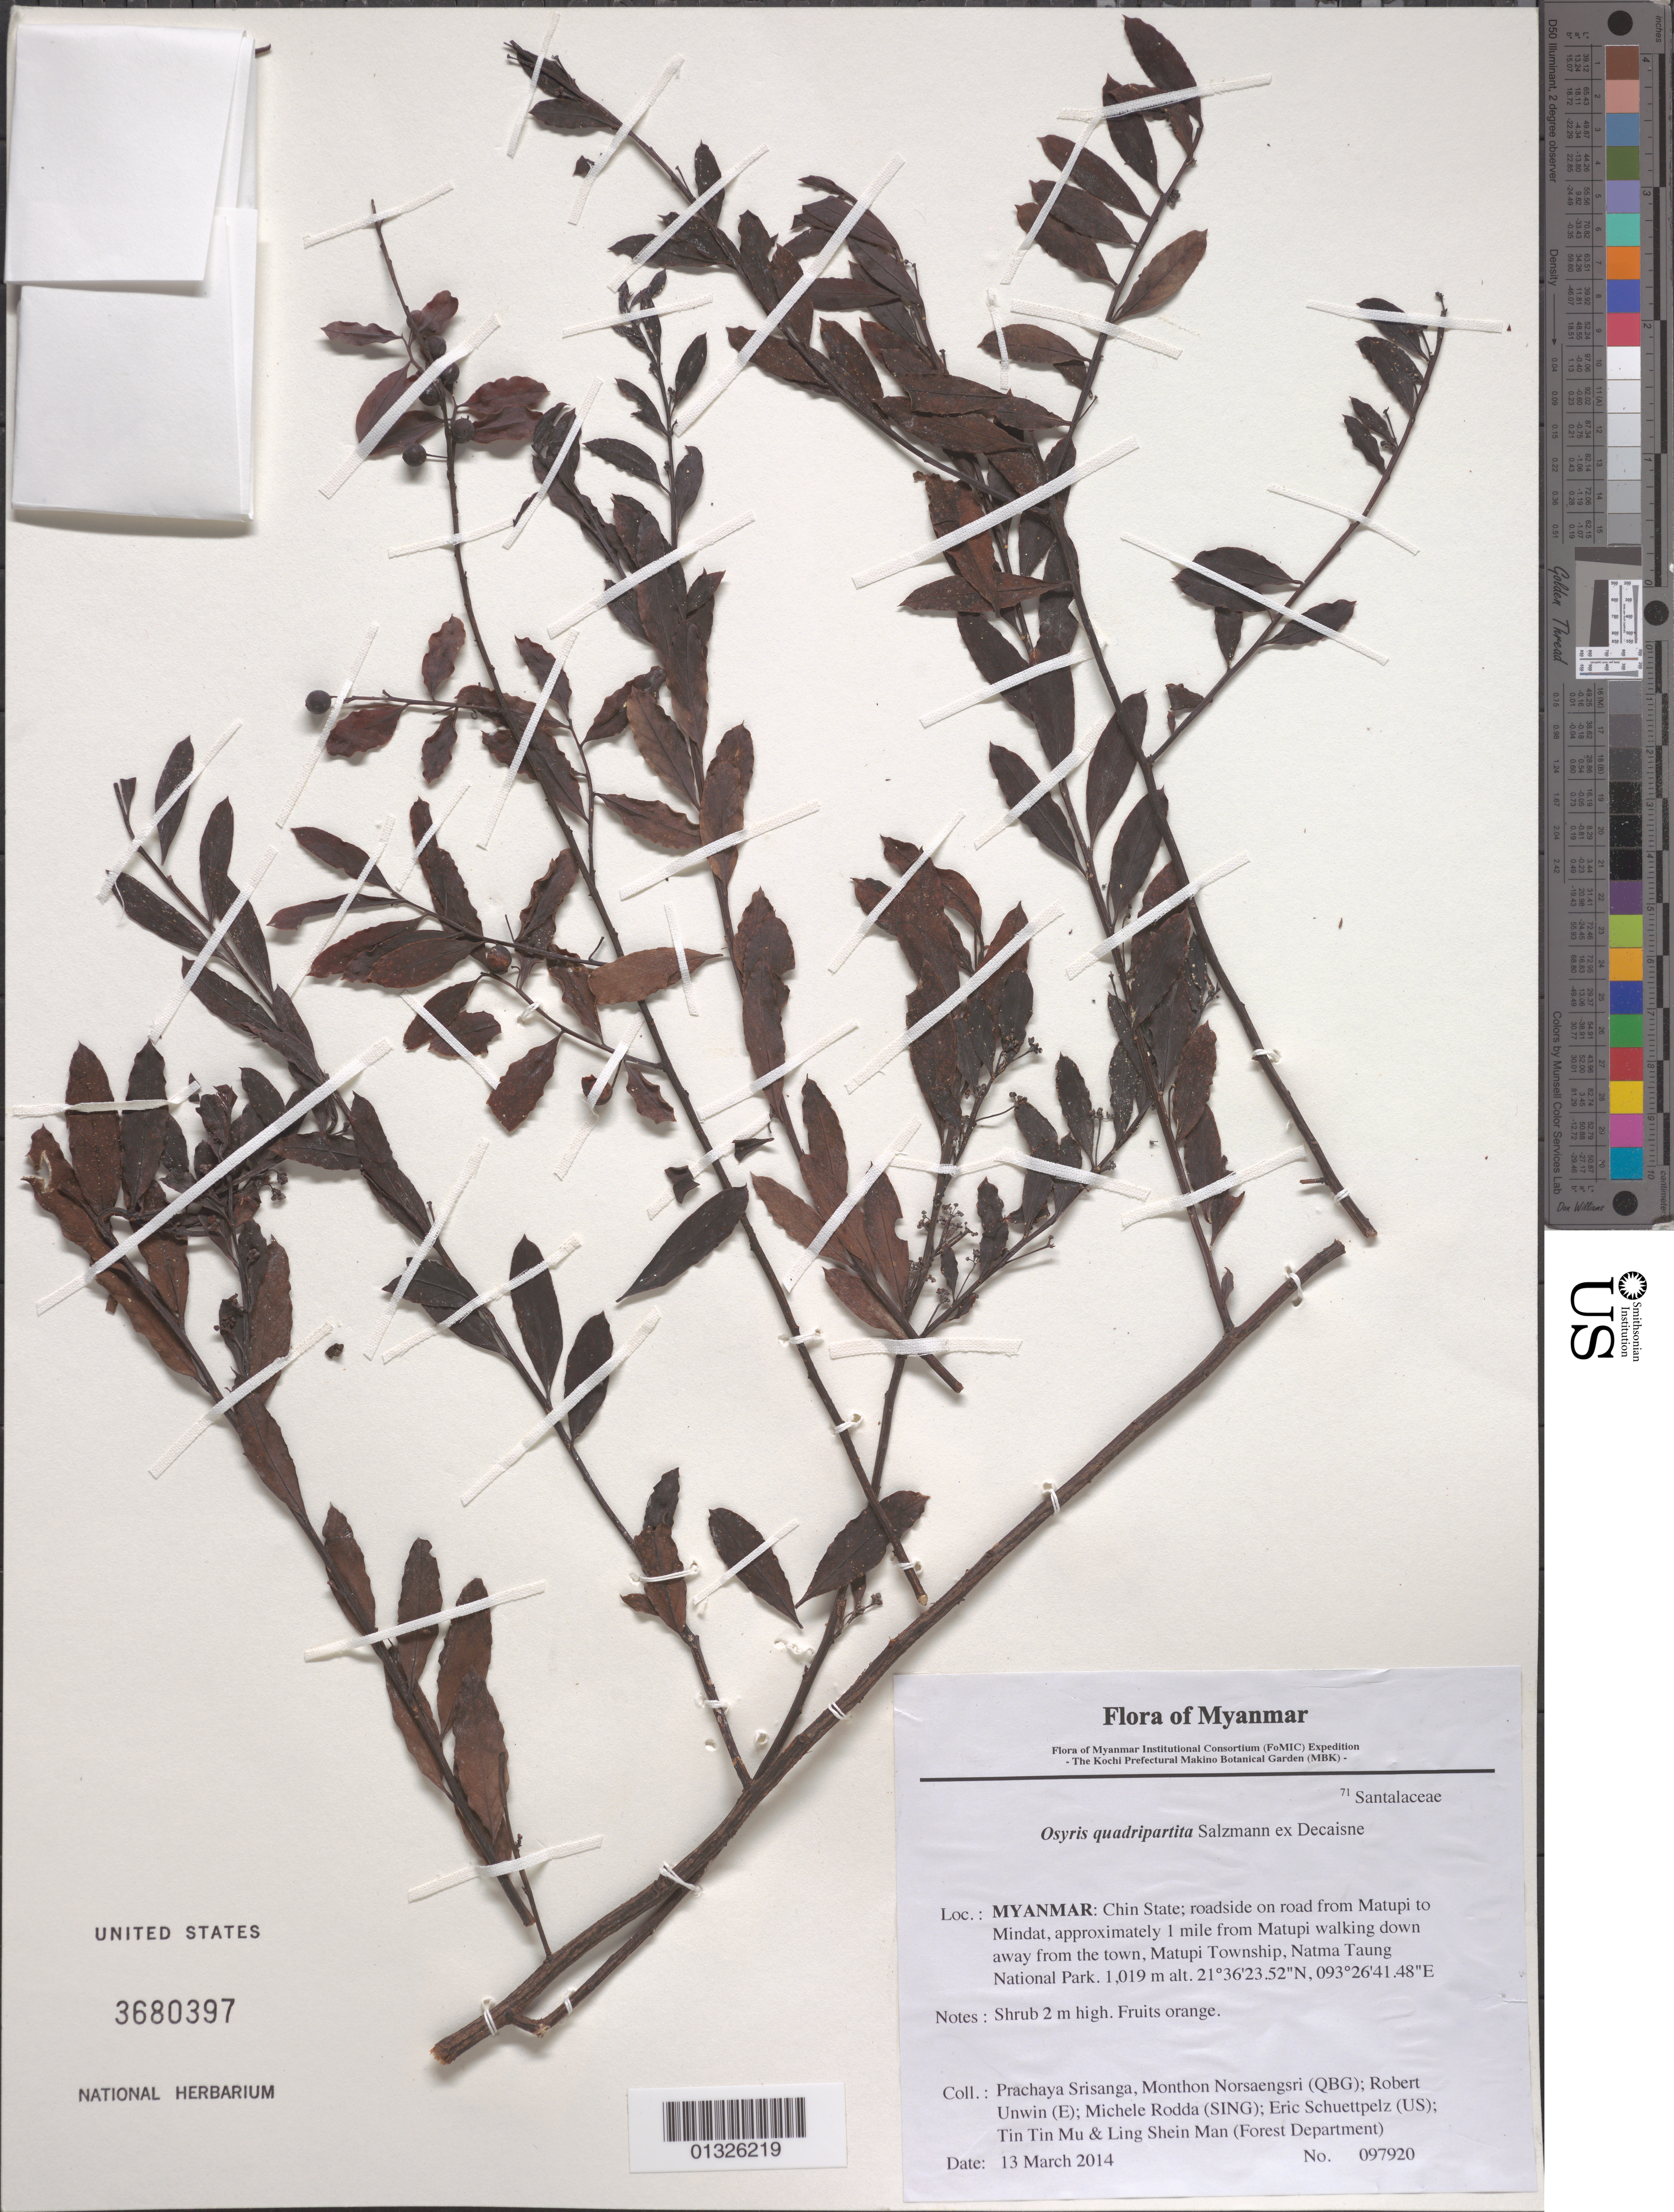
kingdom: Plantae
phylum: Tracheophyta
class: Magnoliopsida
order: Santalales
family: Santalaceae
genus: Osyris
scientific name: Osyris quadripartita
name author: Salzm. ex Decne.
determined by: Fujikawa, Kazumi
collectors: P. Srisanga, M. Norsaengsri, R. Unwin, M. Rodda, E. Schuettpelz, Tin Tin Mu & Ling Shein Man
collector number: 97920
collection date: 2014-03-13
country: Myanmar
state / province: Chin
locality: Roadside on road from Matupi to Mindat, approximately 1 mile from Matupi walking down away from the town, Matupi Township, Natma Taung National Park.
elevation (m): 1019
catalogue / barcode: US 3680397